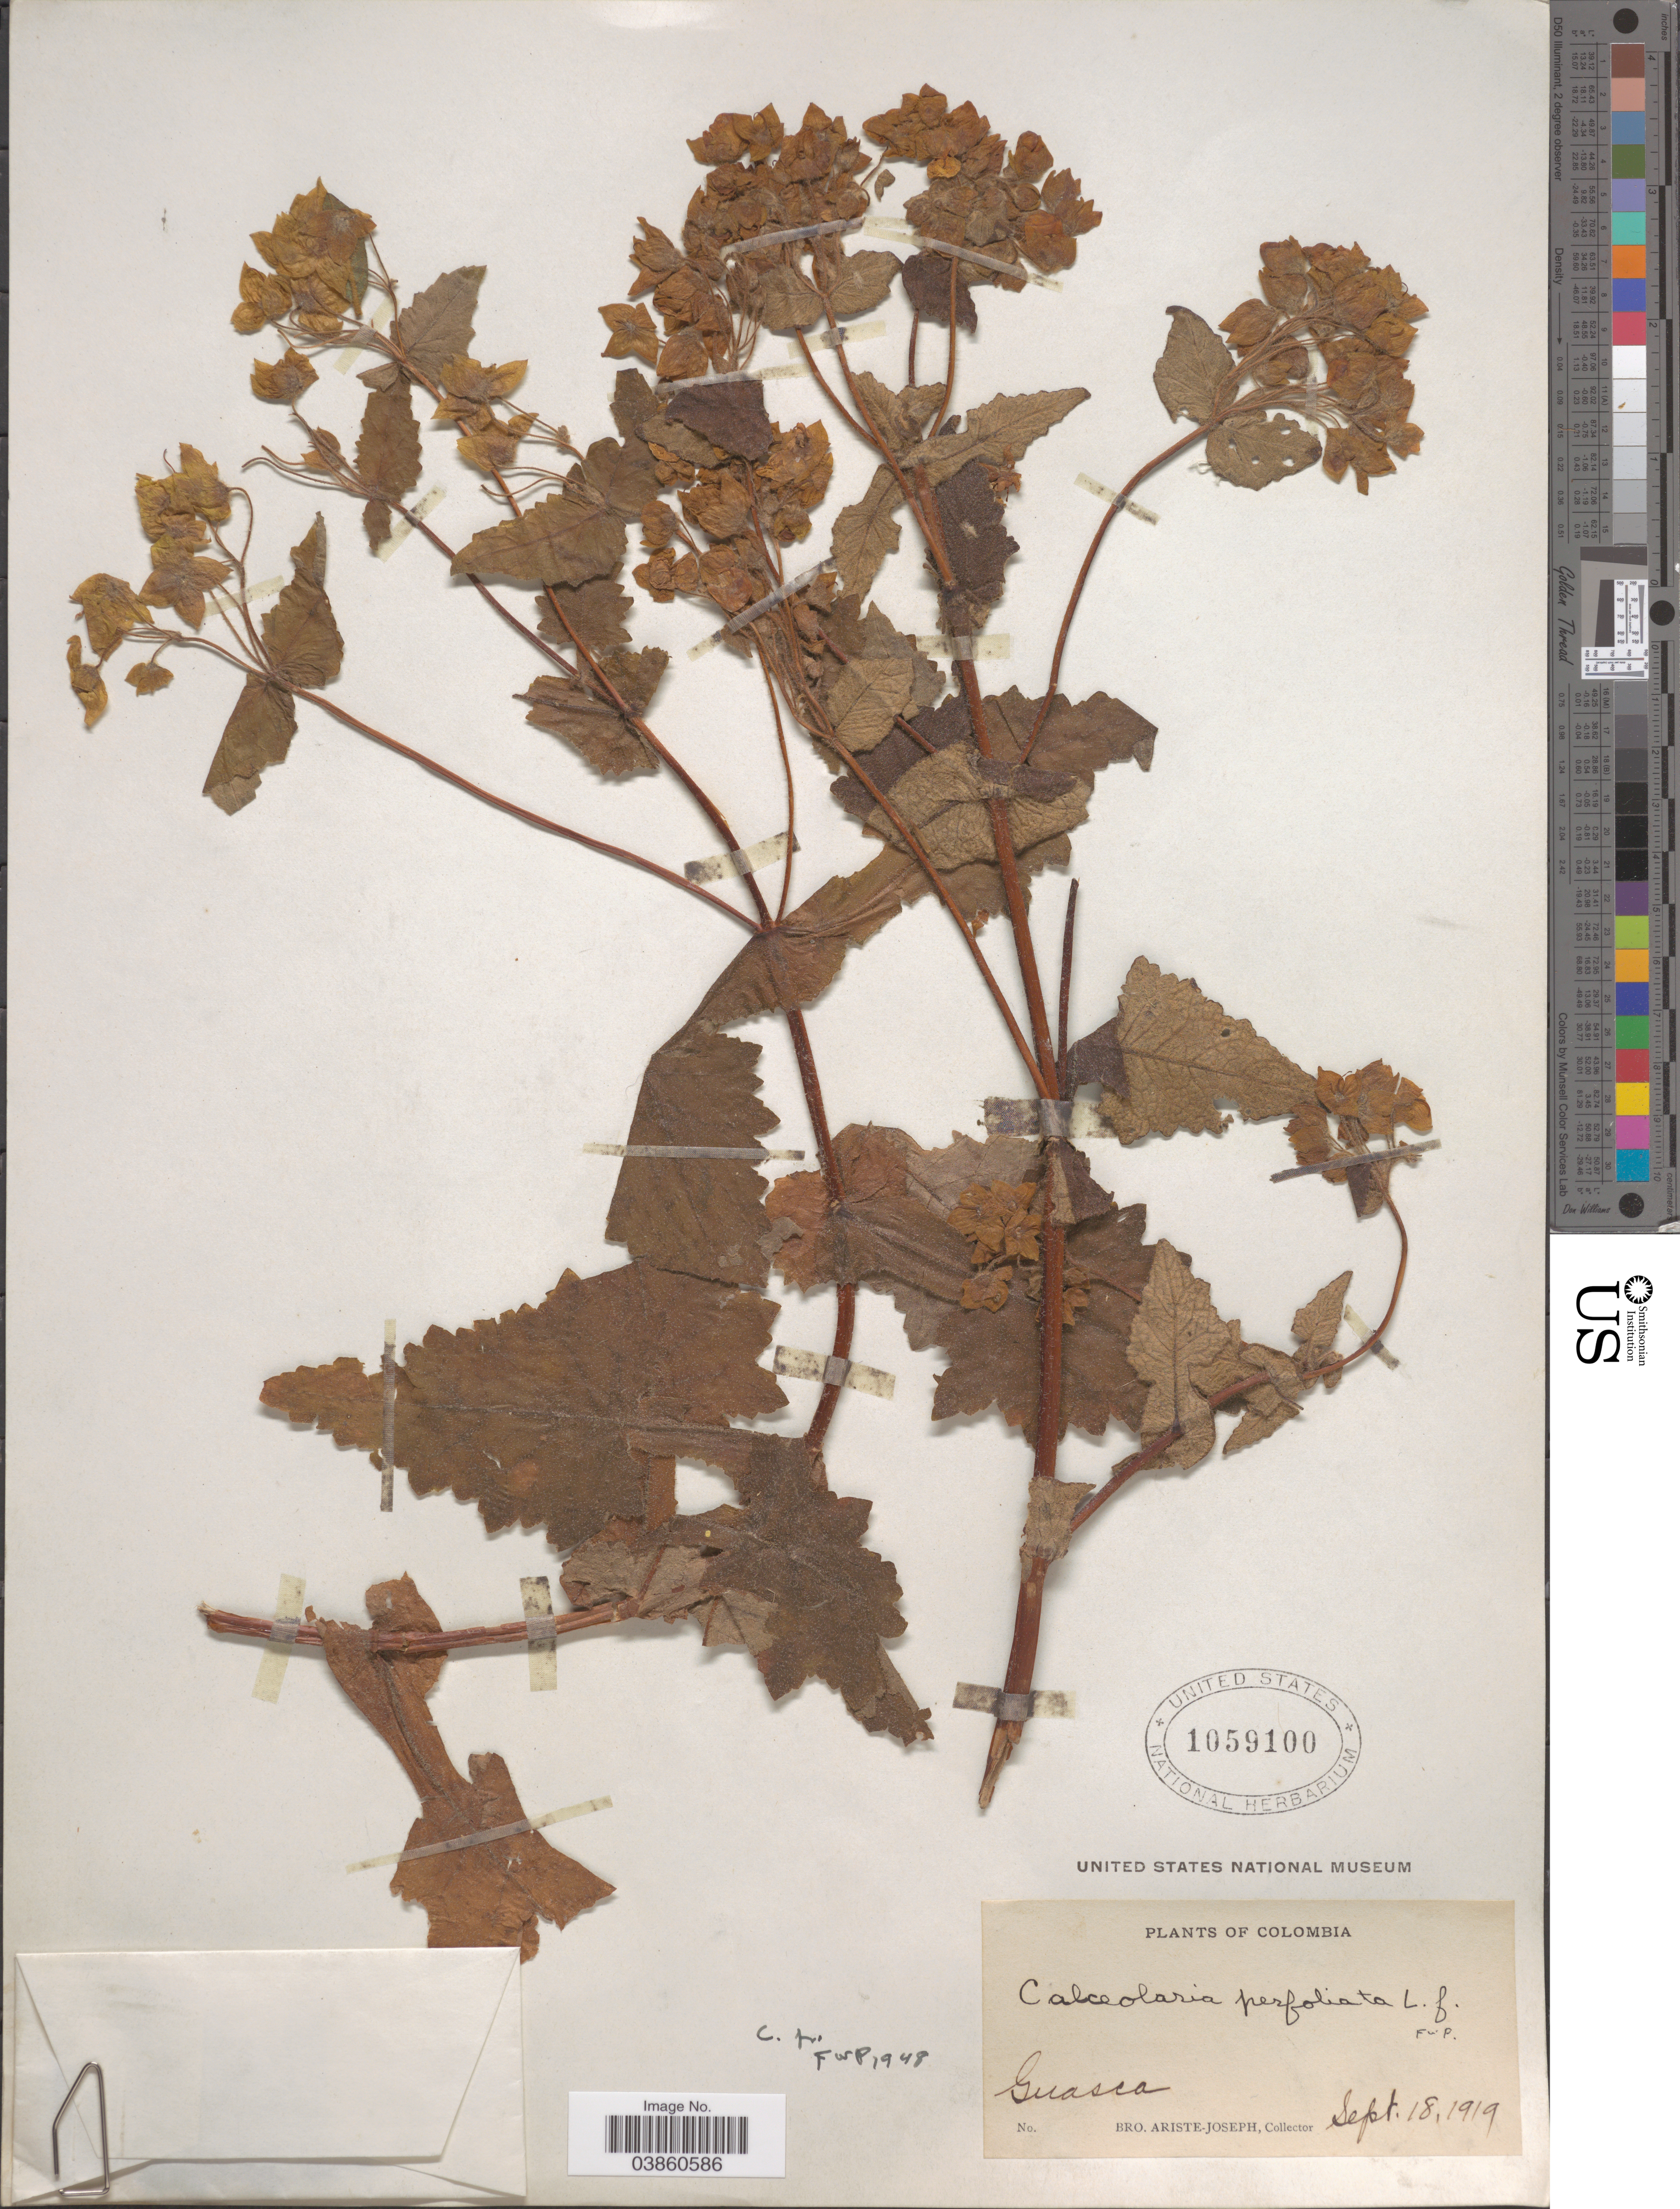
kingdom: Plantae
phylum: Tracheophyta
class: Magnoliopsida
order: Lamiales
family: Calceolariaceae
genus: Calceolaria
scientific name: Calceolaria perfoliata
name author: L. f.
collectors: Bro. Ariste-Joseph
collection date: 1919-09-18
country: Colombia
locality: Guasca.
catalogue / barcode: US 1059100